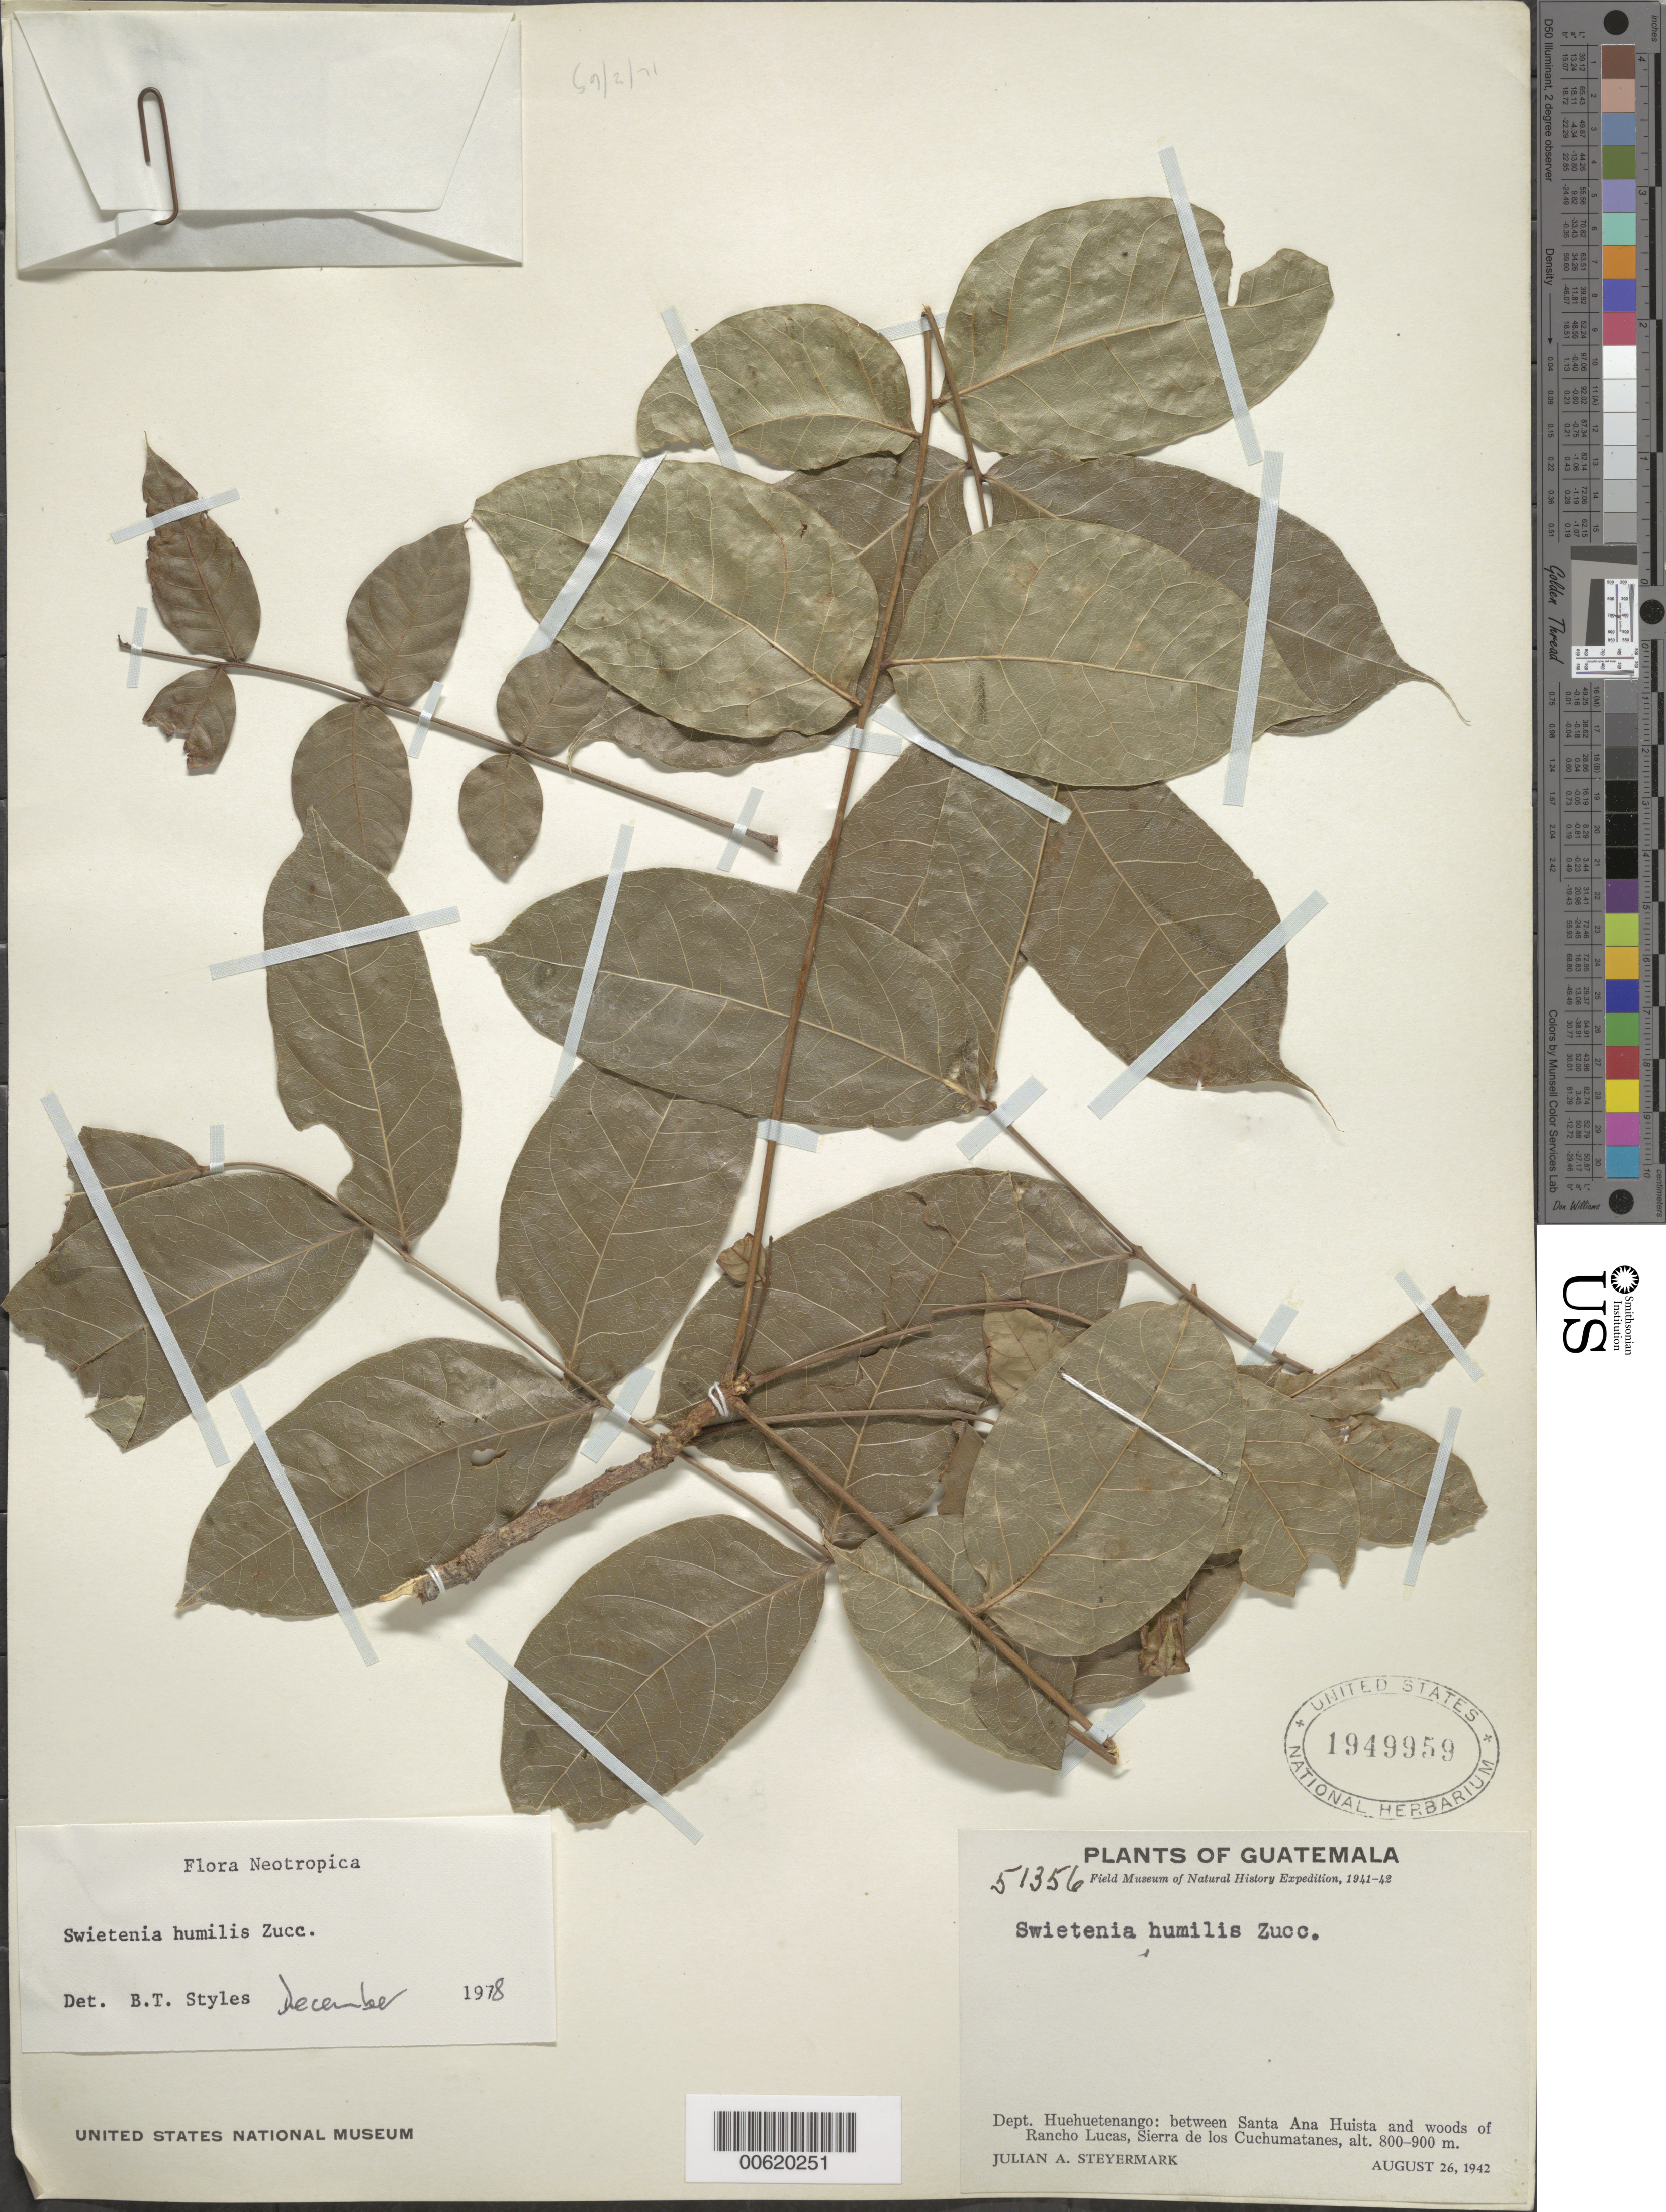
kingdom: Plantae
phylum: Tracheophyta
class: Magnoliopsida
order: Sapindales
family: Meliaceae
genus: Swietenia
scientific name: Swietenia humilis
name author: Zucc.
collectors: J. Steyermark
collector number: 51356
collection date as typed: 26 Aug 1942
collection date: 1942-08-26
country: Guatemala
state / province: Huehuetenango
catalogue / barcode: US 1949959